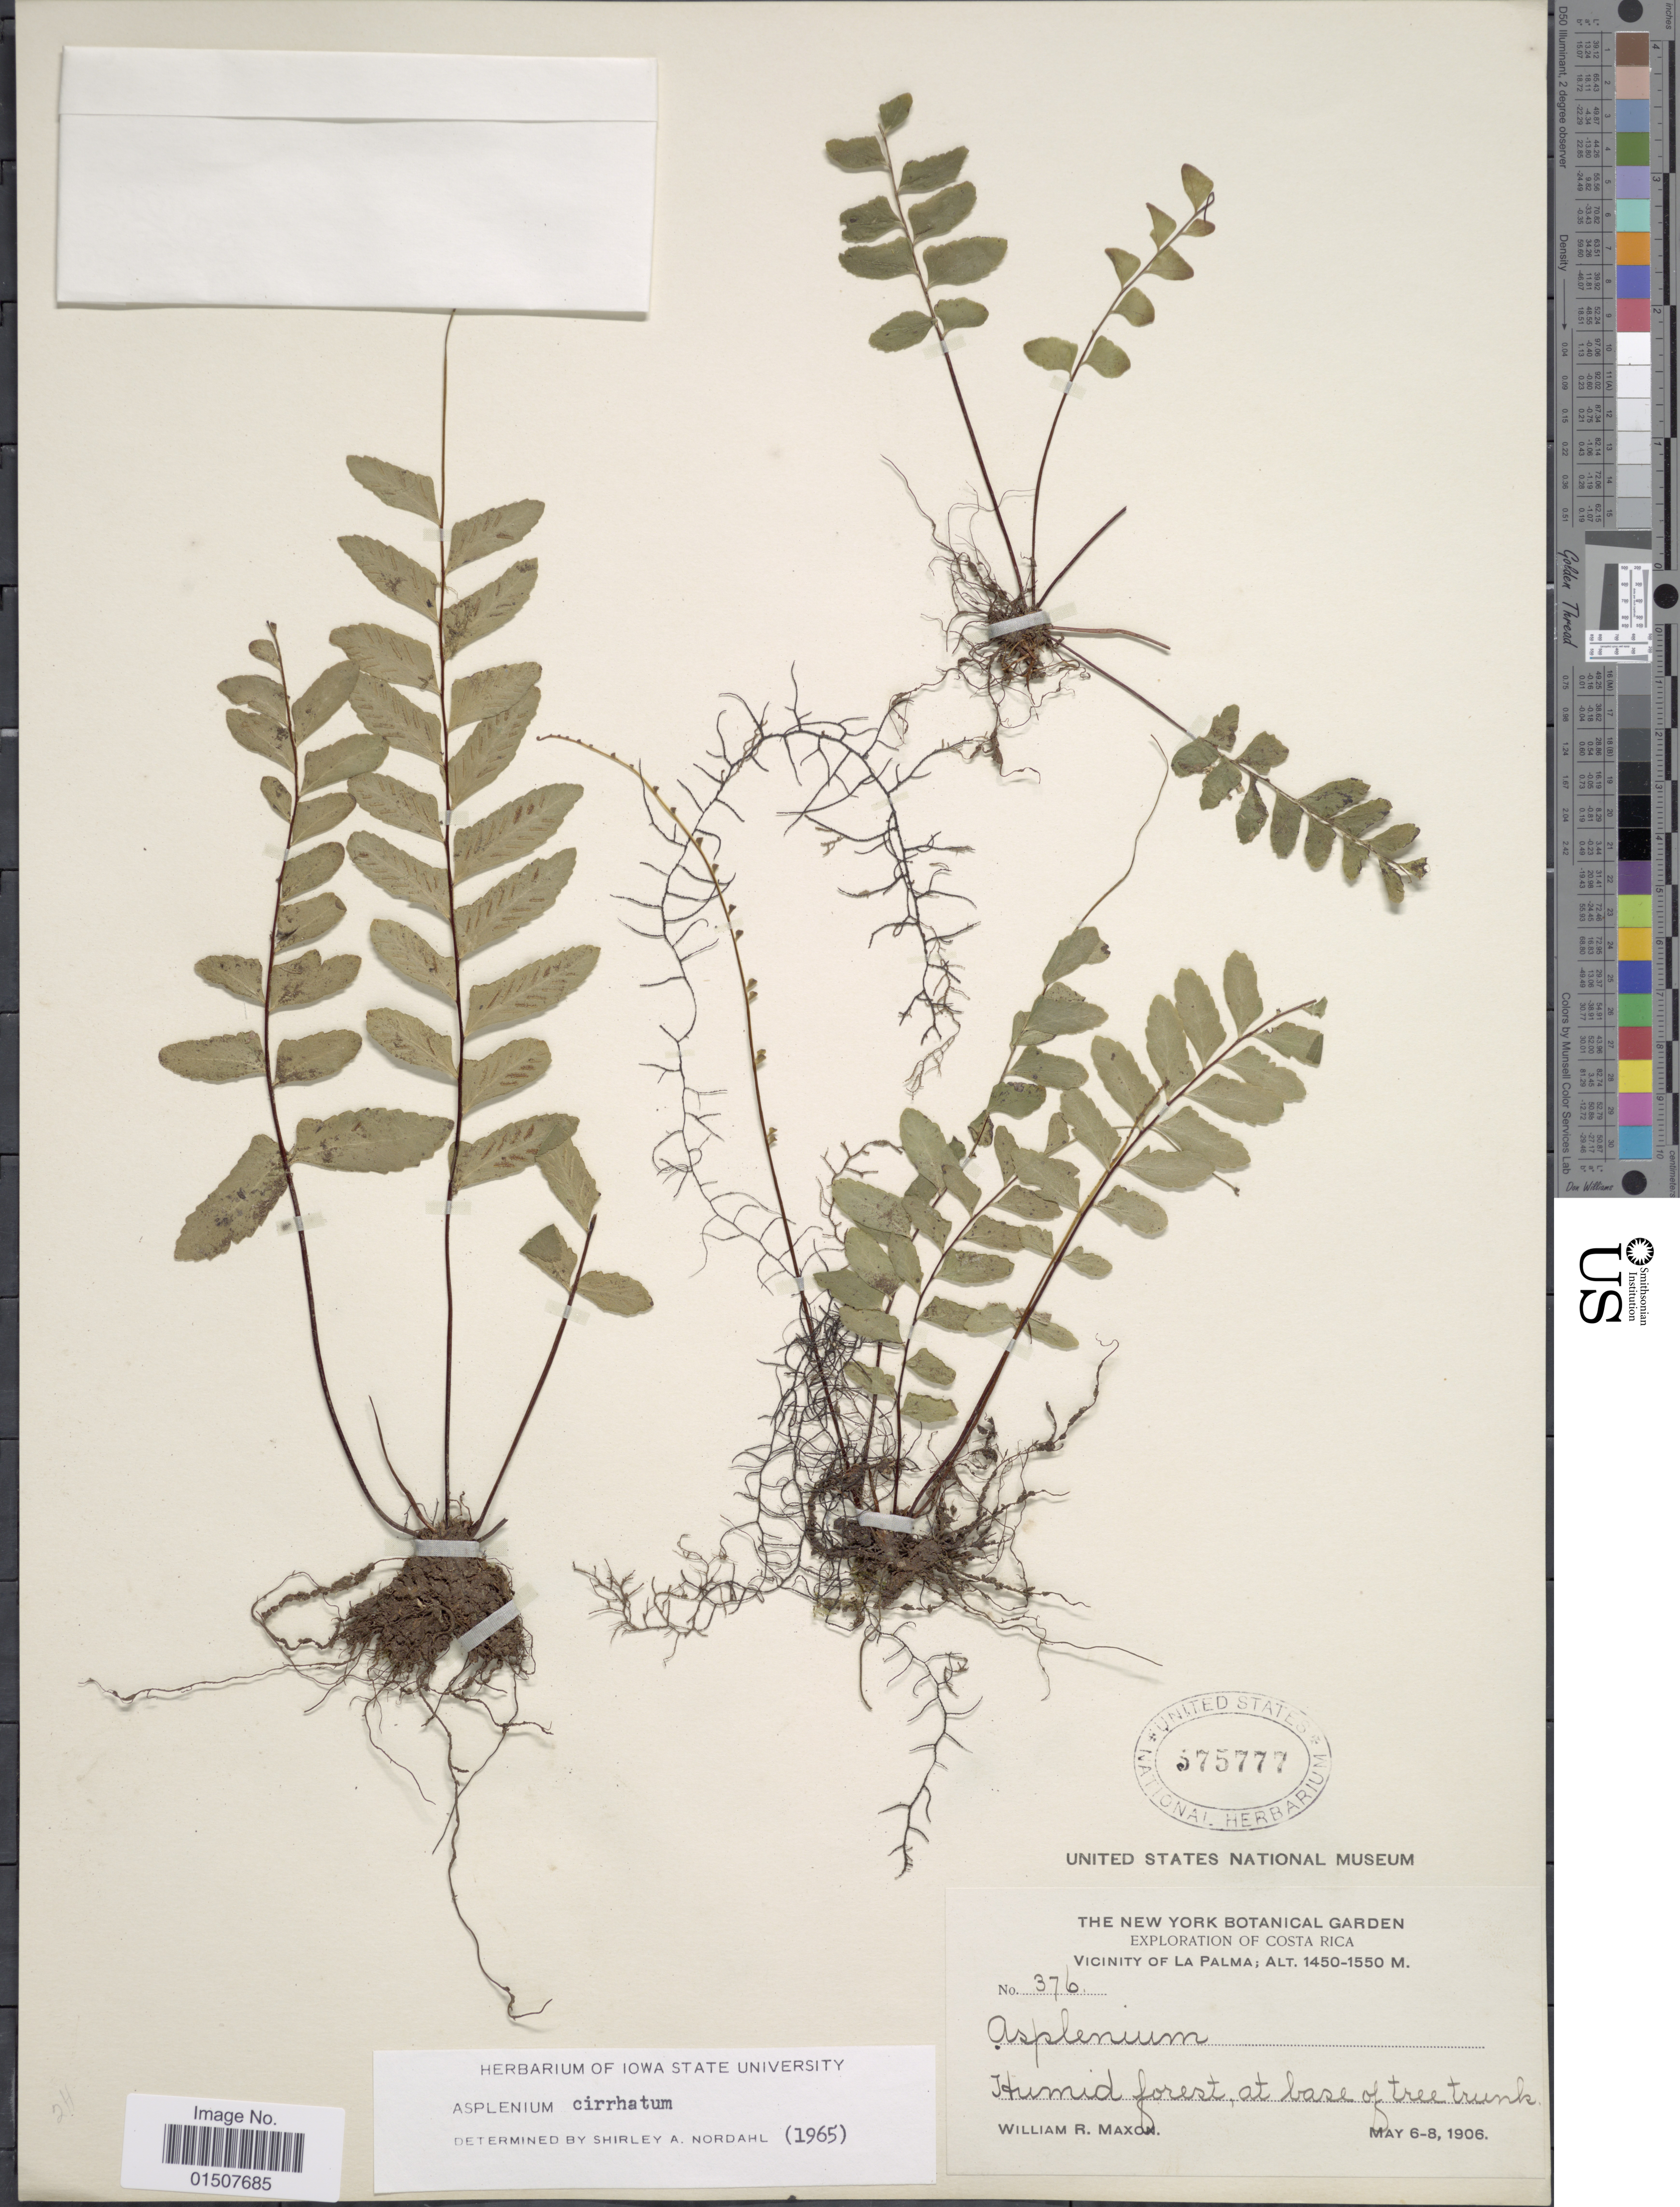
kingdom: Plantae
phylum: Tracheophyta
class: Polypodiopsida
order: Polypodiales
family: Aspleniaceae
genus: Asplenium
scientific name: Asplenium radicans var. cirrhatum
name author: (Rich. ex Willd.) Rosenst.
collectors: W. R. Maxon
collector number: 376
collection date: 1906-05-06/1906-05-08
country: Spain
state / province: Canarias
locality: Vicinity of La Palma.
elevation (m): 1450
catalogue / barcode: US 375777